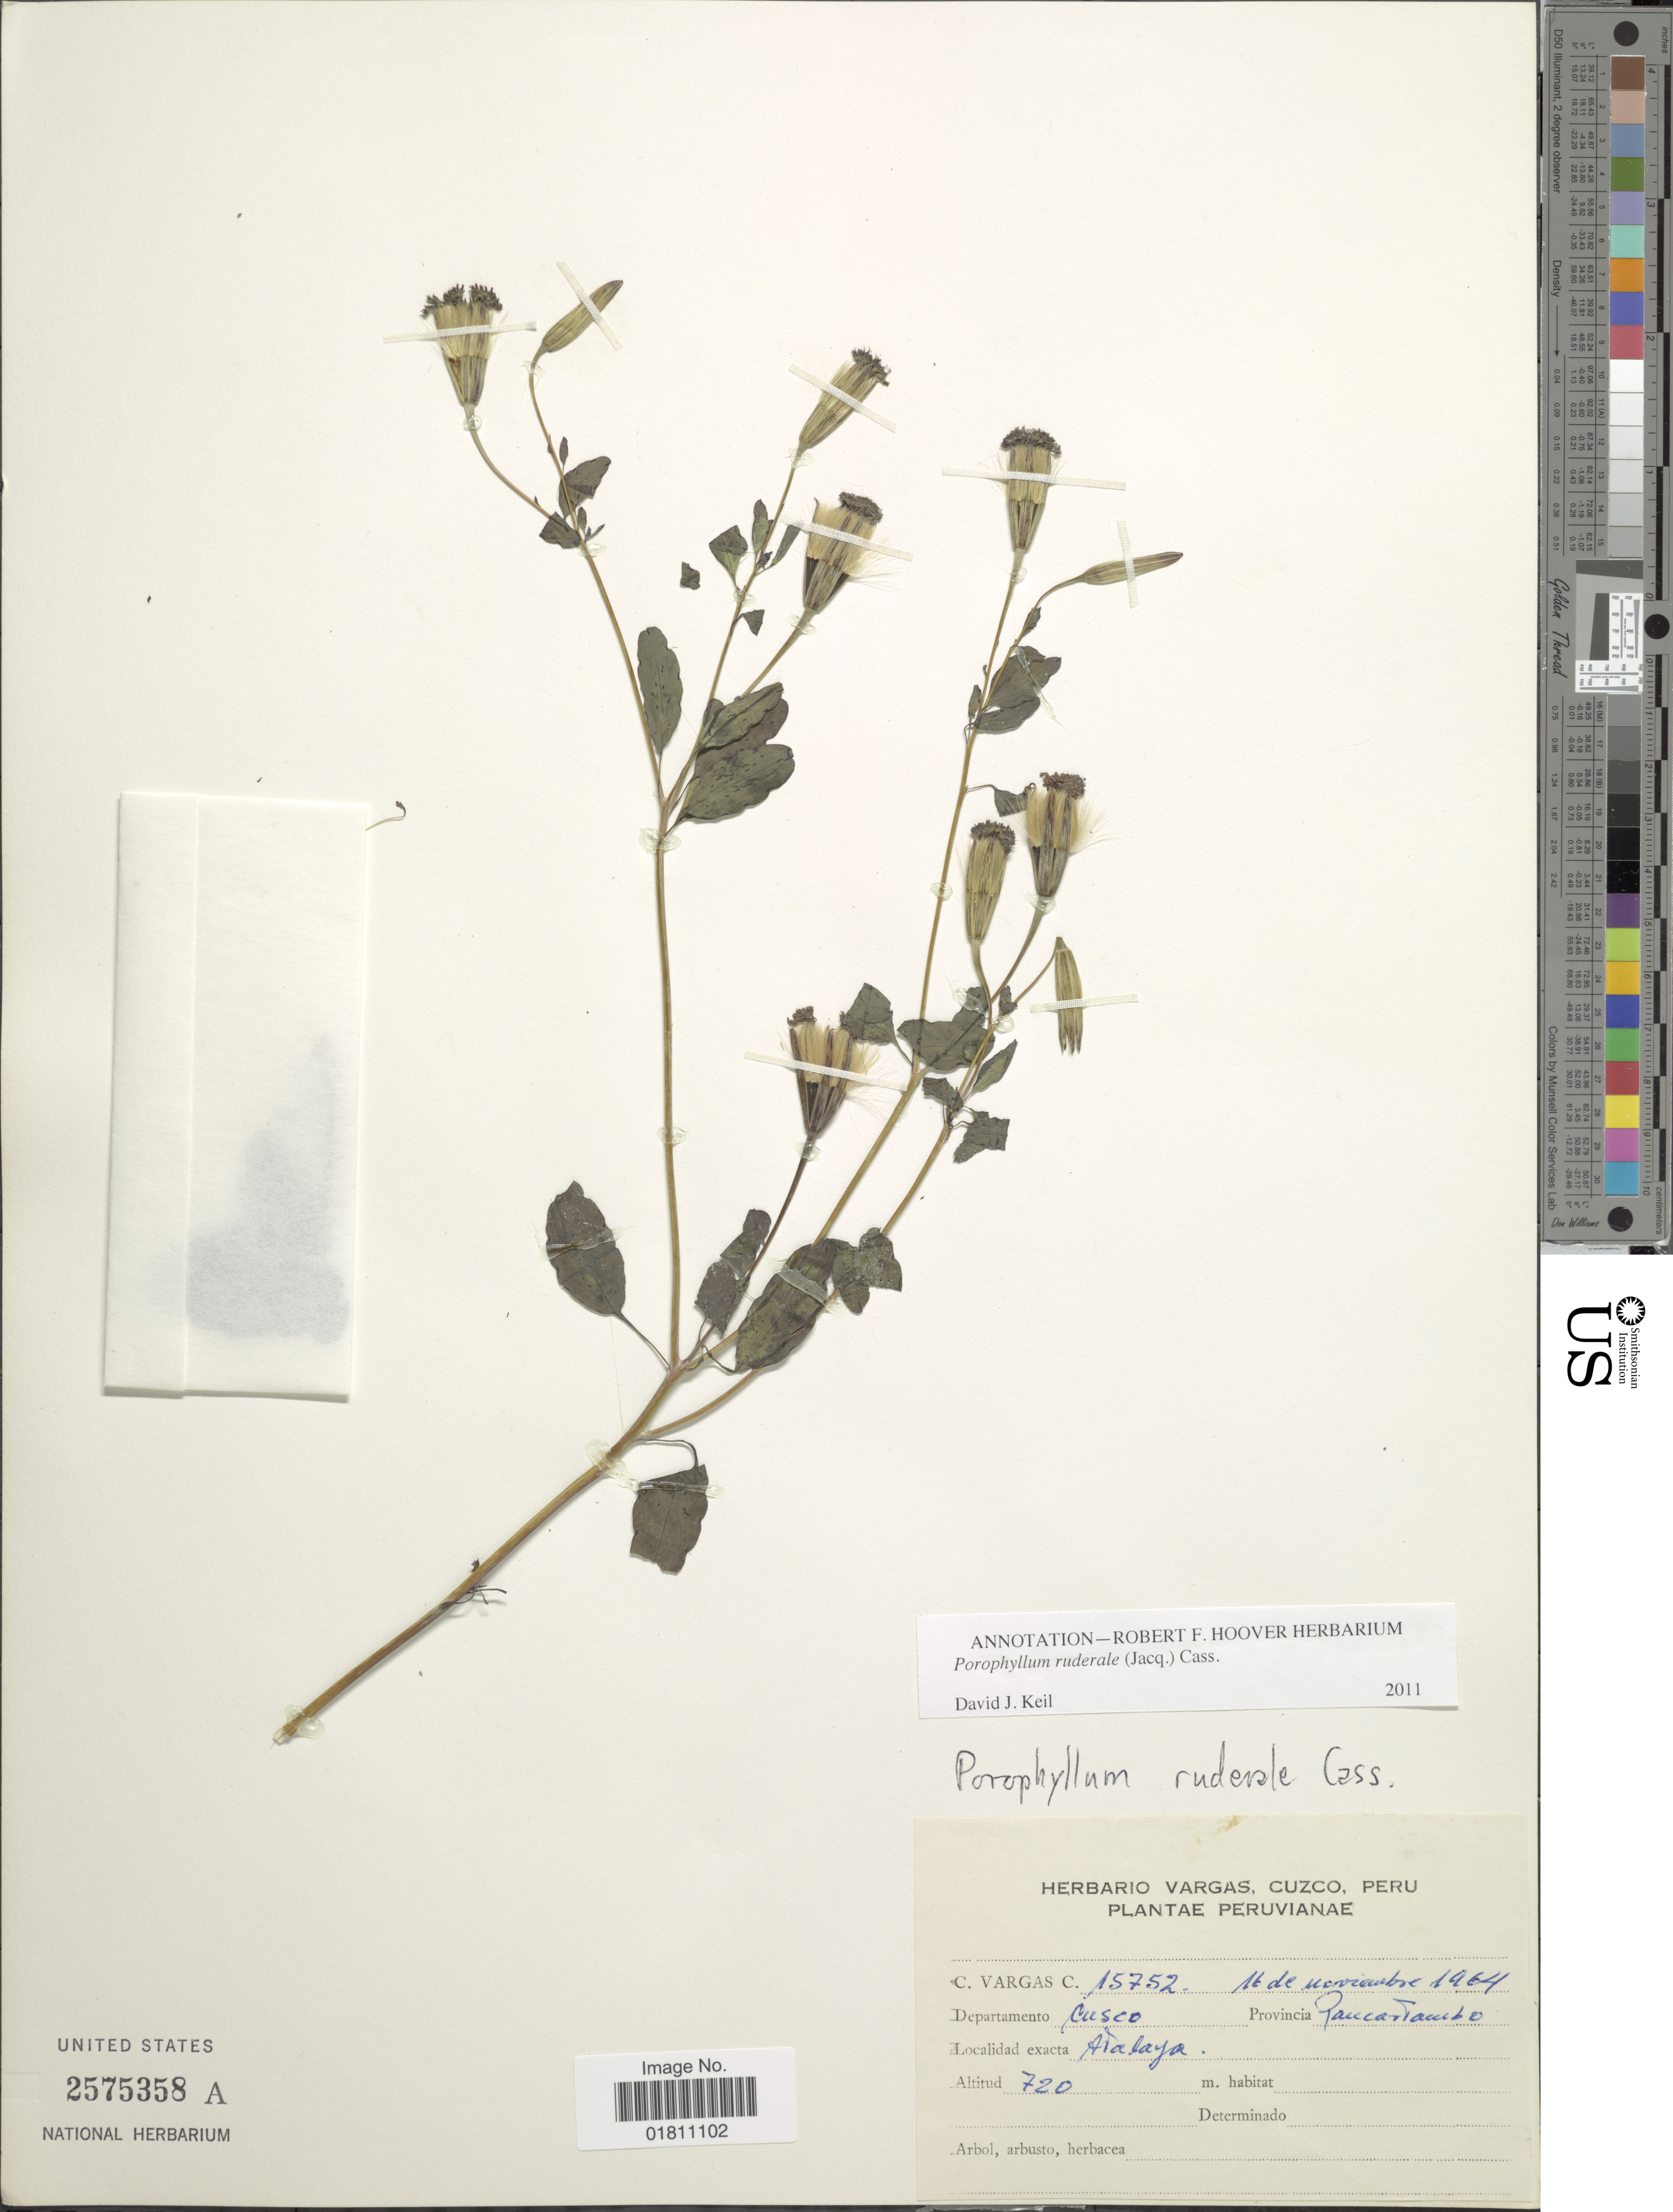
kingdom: Plantae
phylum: Tracheophyta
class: Magnoliopsida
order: Asterales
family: Asteraceae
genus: Porophyllum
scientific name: Porophyllum ruderale subsp. ruderale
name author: (Jacq.) Cass.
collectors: C. Vargas Calderón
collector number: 15752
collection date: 1964-11-16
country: Peru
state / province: Cusco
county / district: Paucartambo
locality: Atalaya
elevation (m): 720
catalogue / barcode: US 2575358A